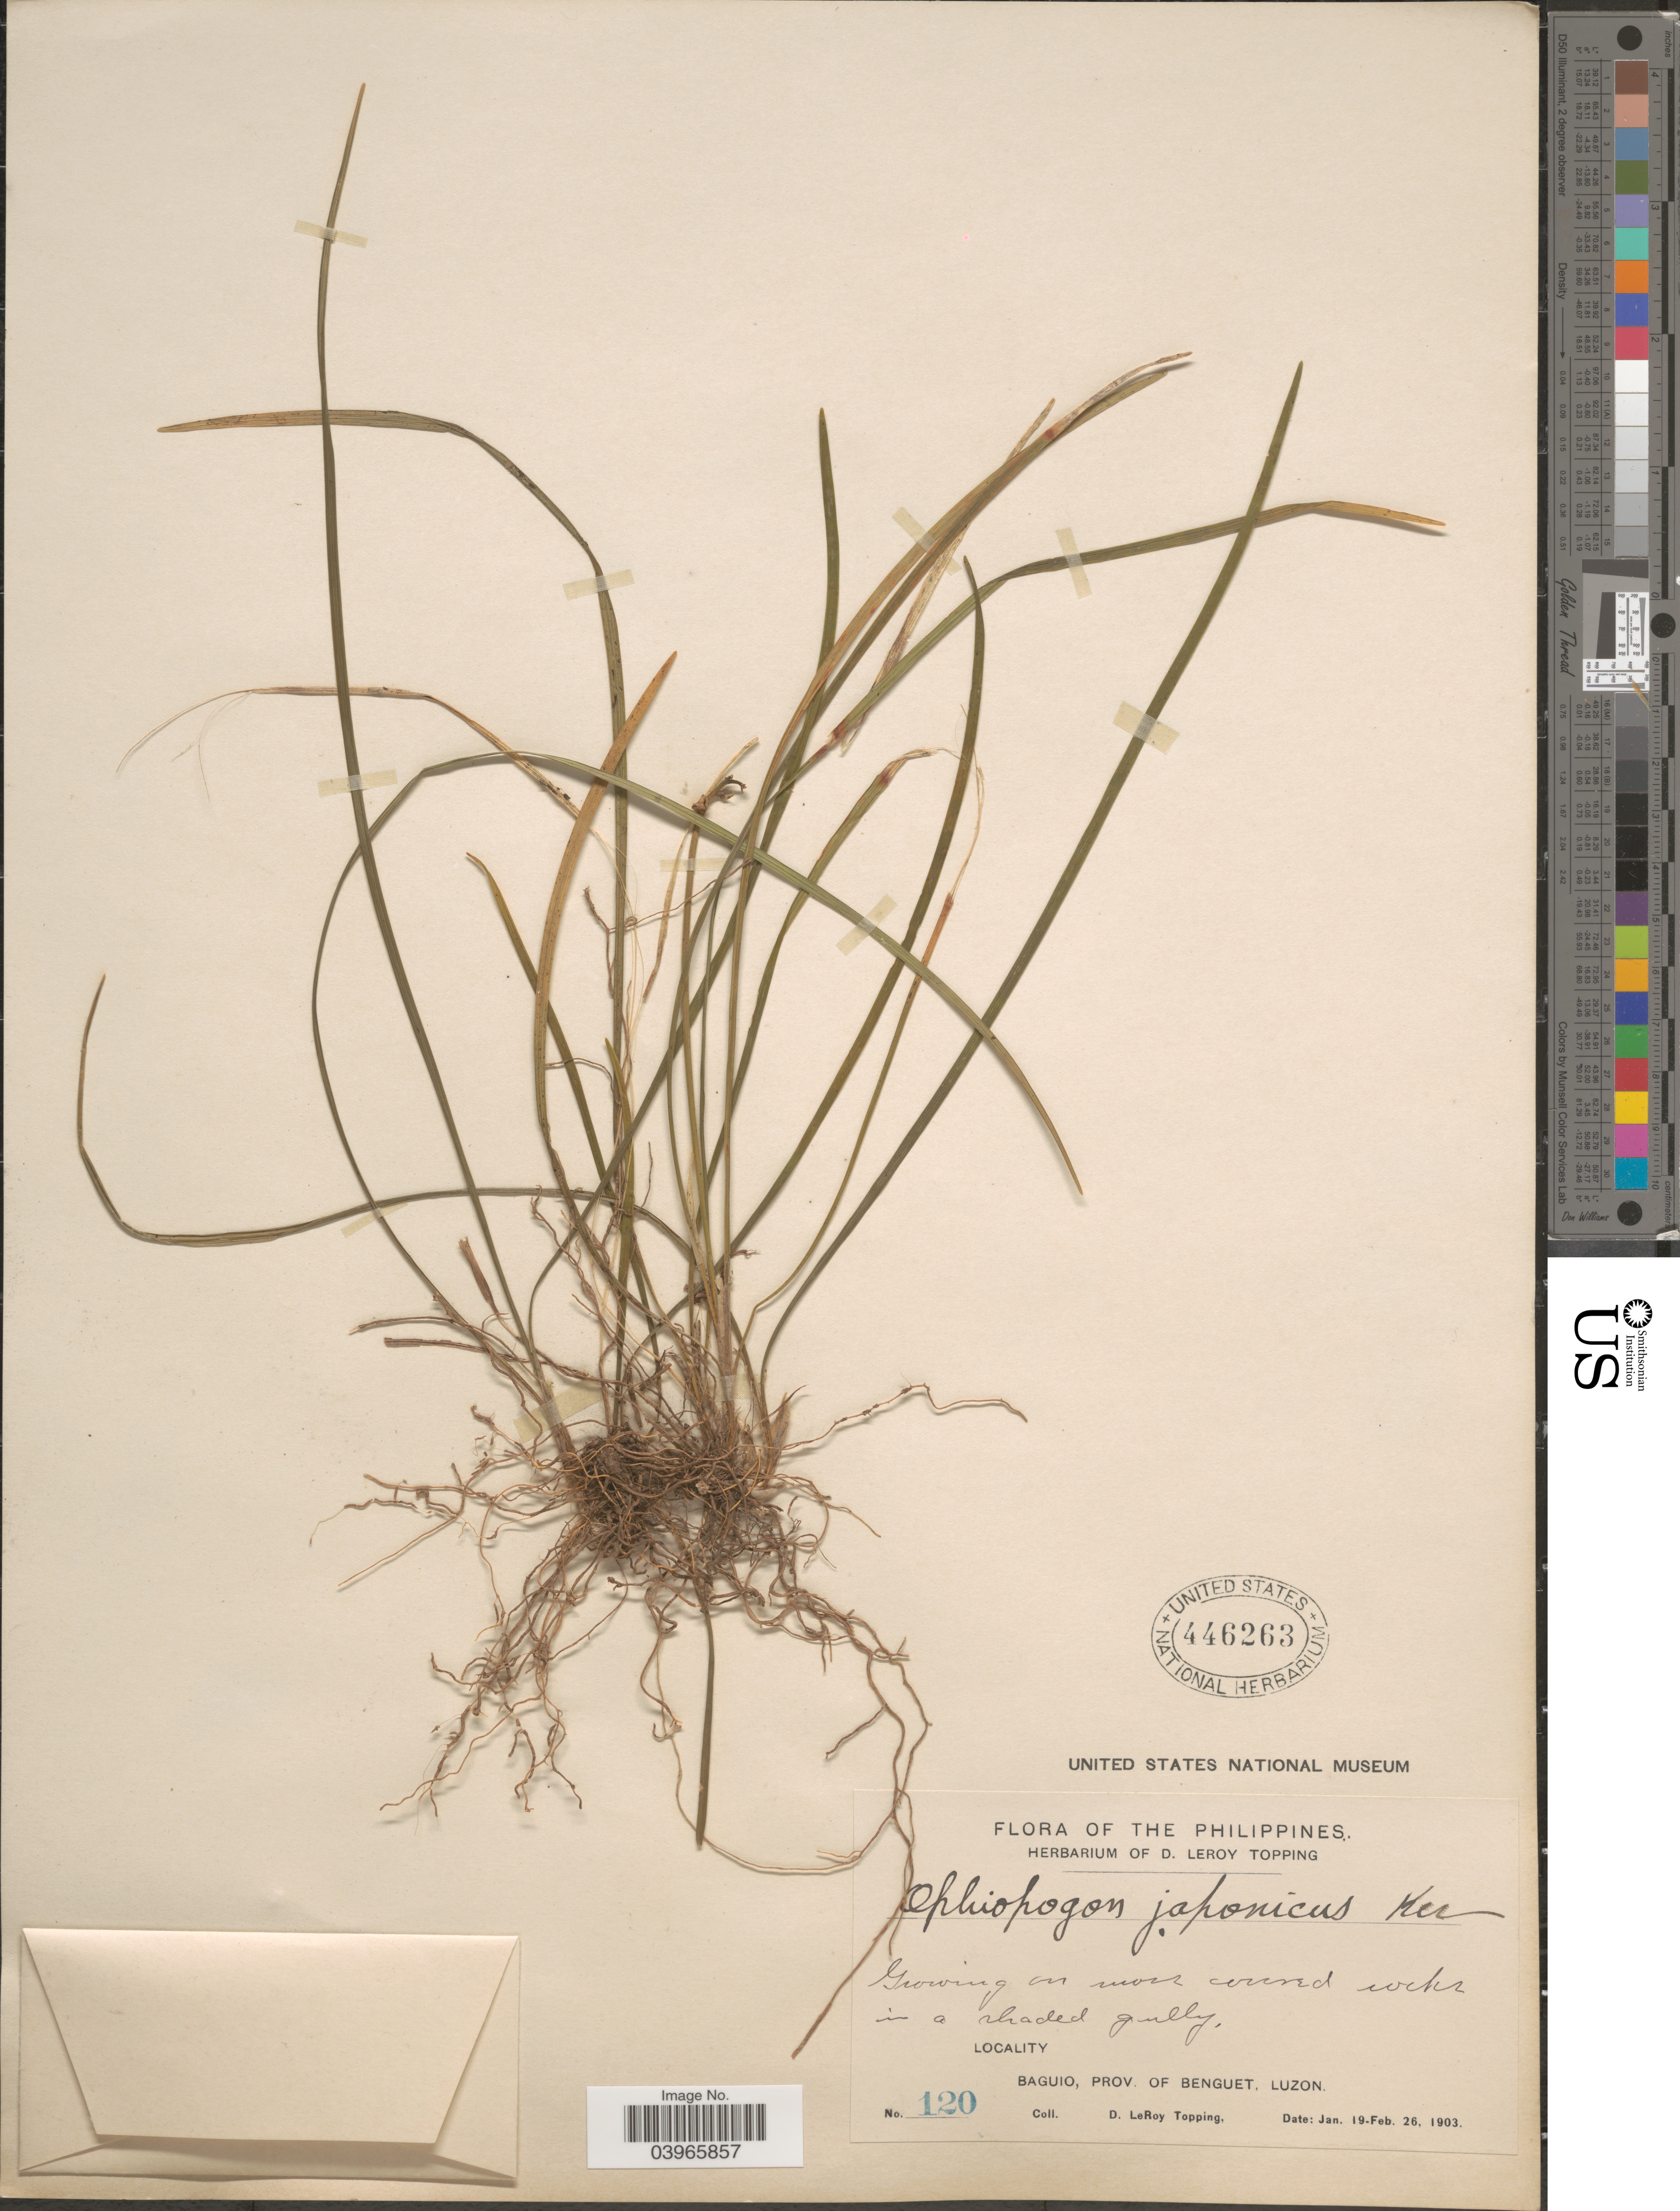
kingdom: Plantae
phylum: Tracheophyta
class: Liliopsida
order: Asparagales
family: Asparagaceae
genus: Ophiopogon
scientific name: Ophiopogon japonicus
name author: (L. f.) Ker Gawl.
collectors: D. L. Topping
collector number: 120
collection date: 1903-01-19/1903-02-26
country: Philippines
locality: Baguio, Prov. of Benguet, Luzon.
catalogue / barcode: US 446263